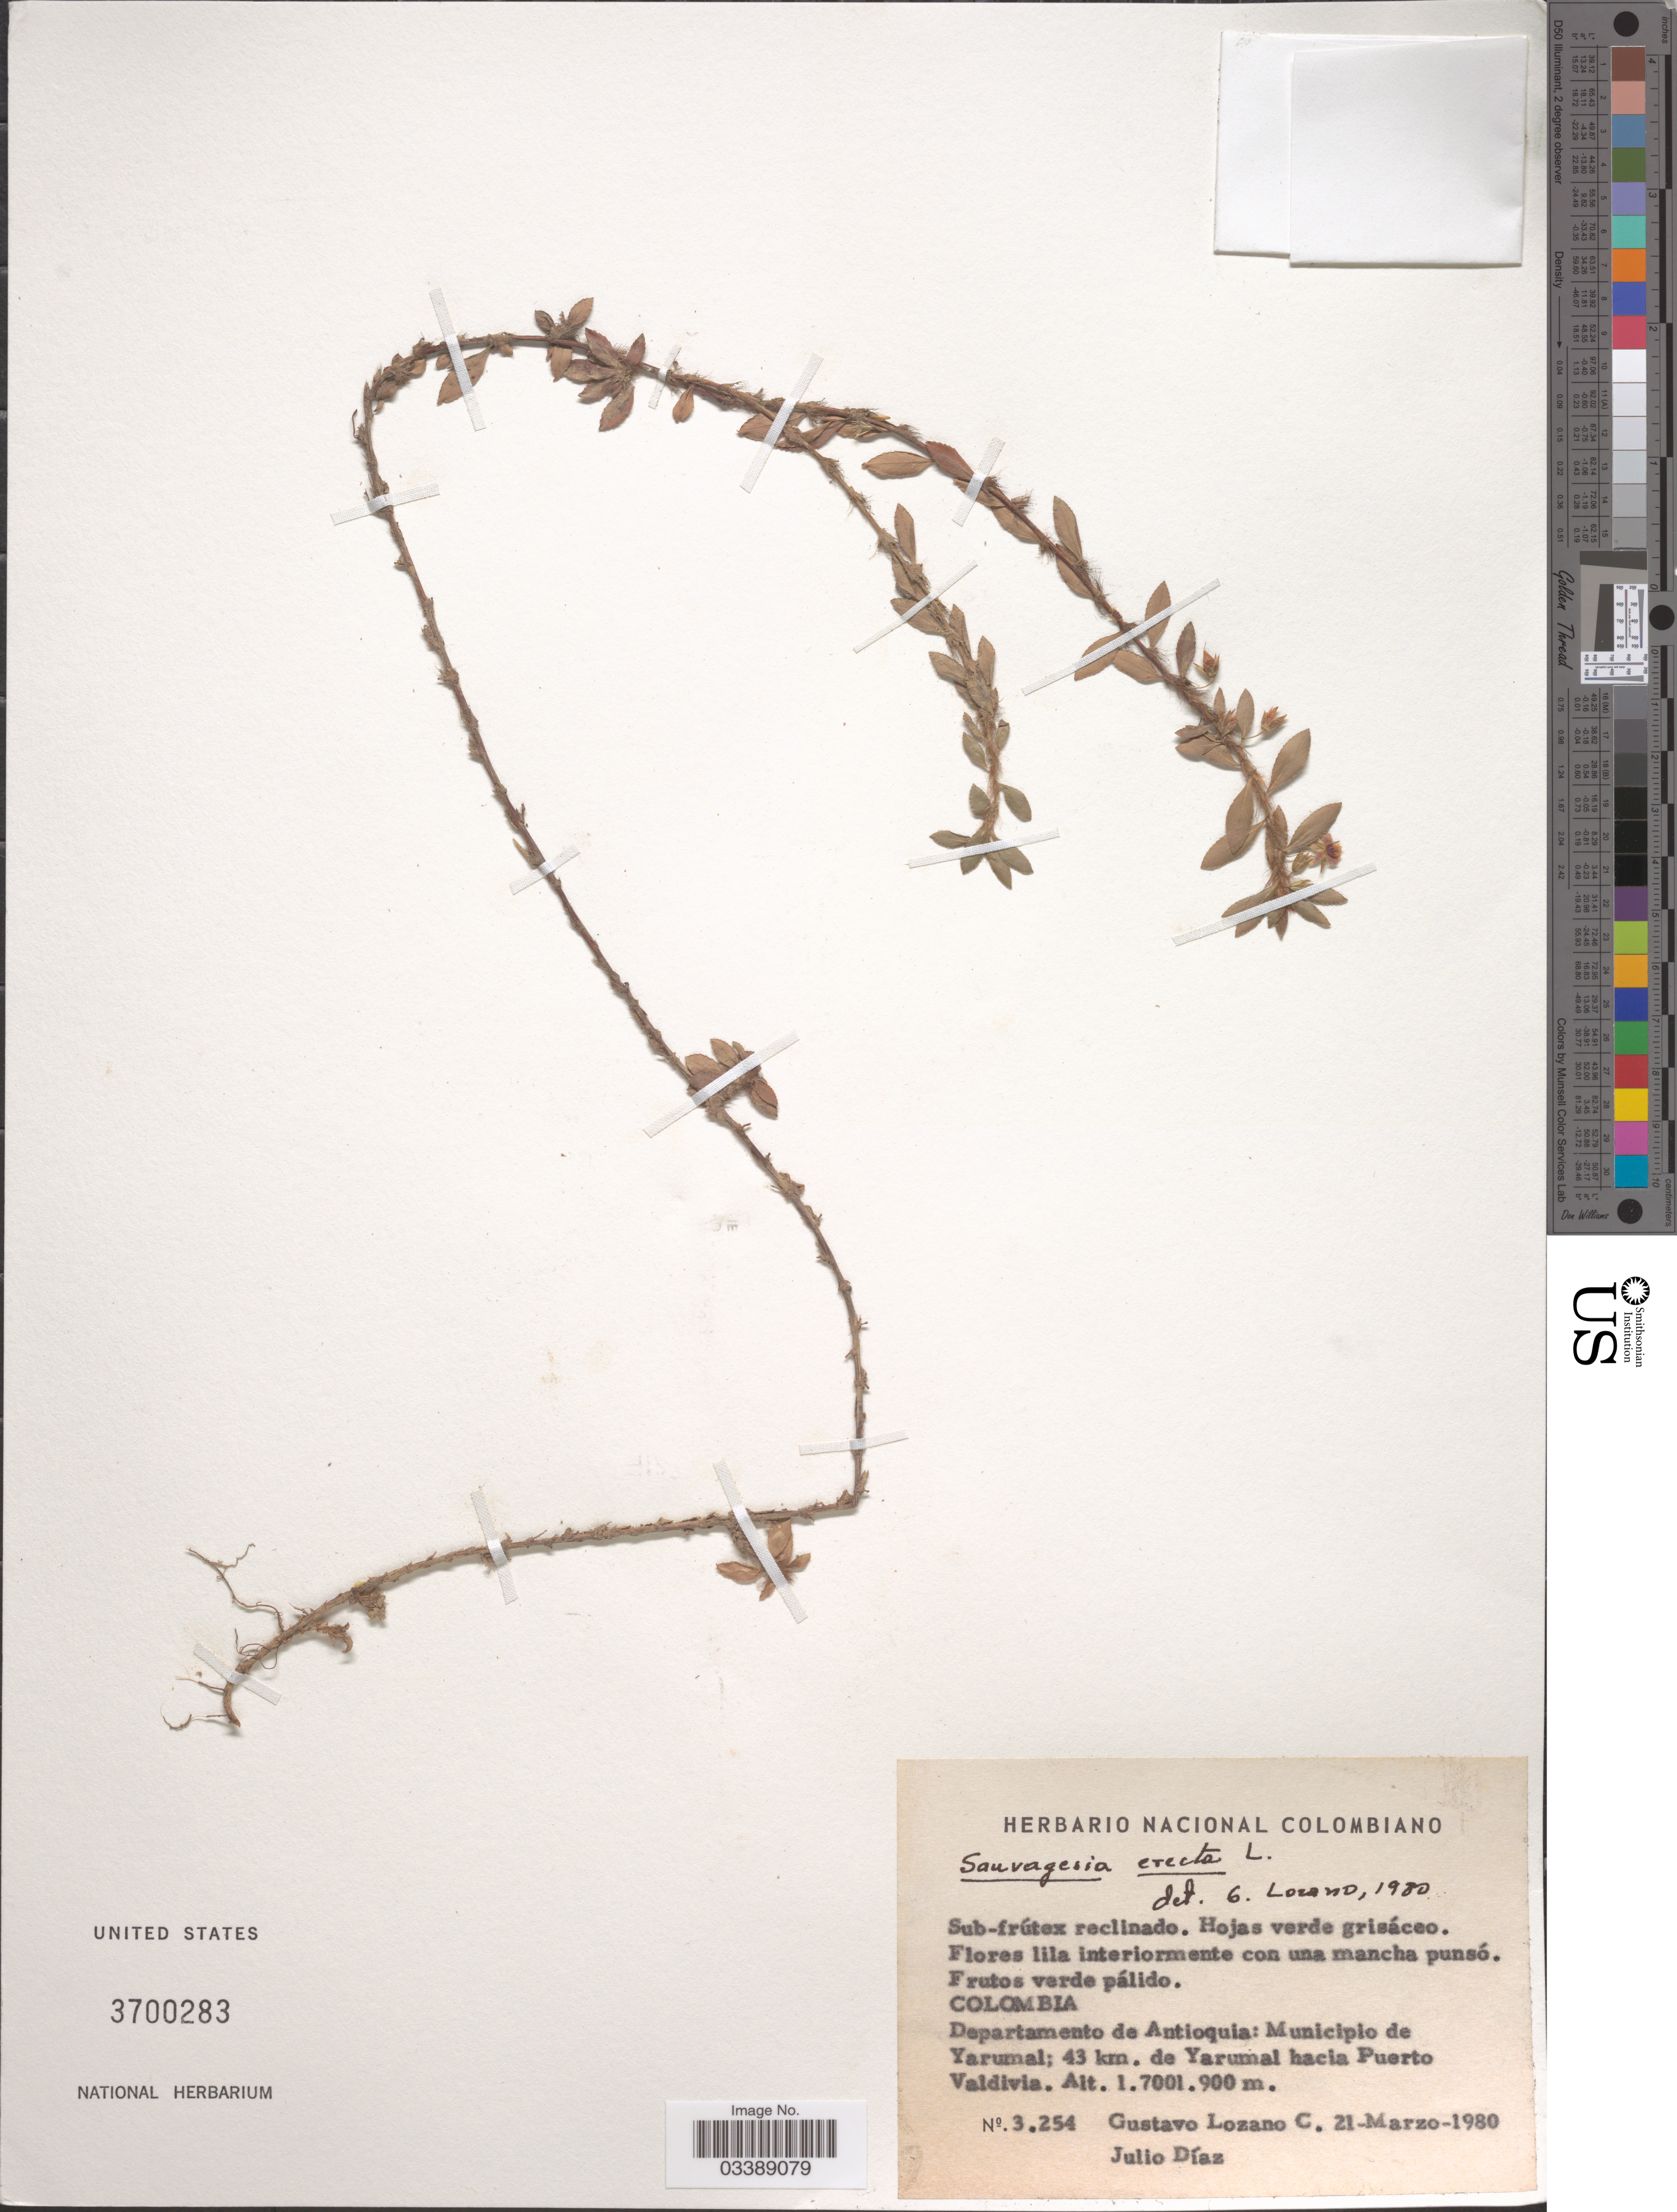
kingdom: Plantae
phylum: Tracheophyta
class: Magnoliopsida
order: Malpighiales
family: Ochnaceae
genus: Sauvagesia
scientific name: Sauvagesia erecta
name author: L.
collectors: G. Lozano-Contreras & J. Diaz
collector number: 3254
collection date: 1980-03-21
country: Colombia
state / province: Antioquia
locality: Departamento de Antioquia: Municipio de Yarumal; 43 km. de Yarumal hacia Puerto Valdivia.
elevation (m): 1700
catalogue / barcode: US 3700283